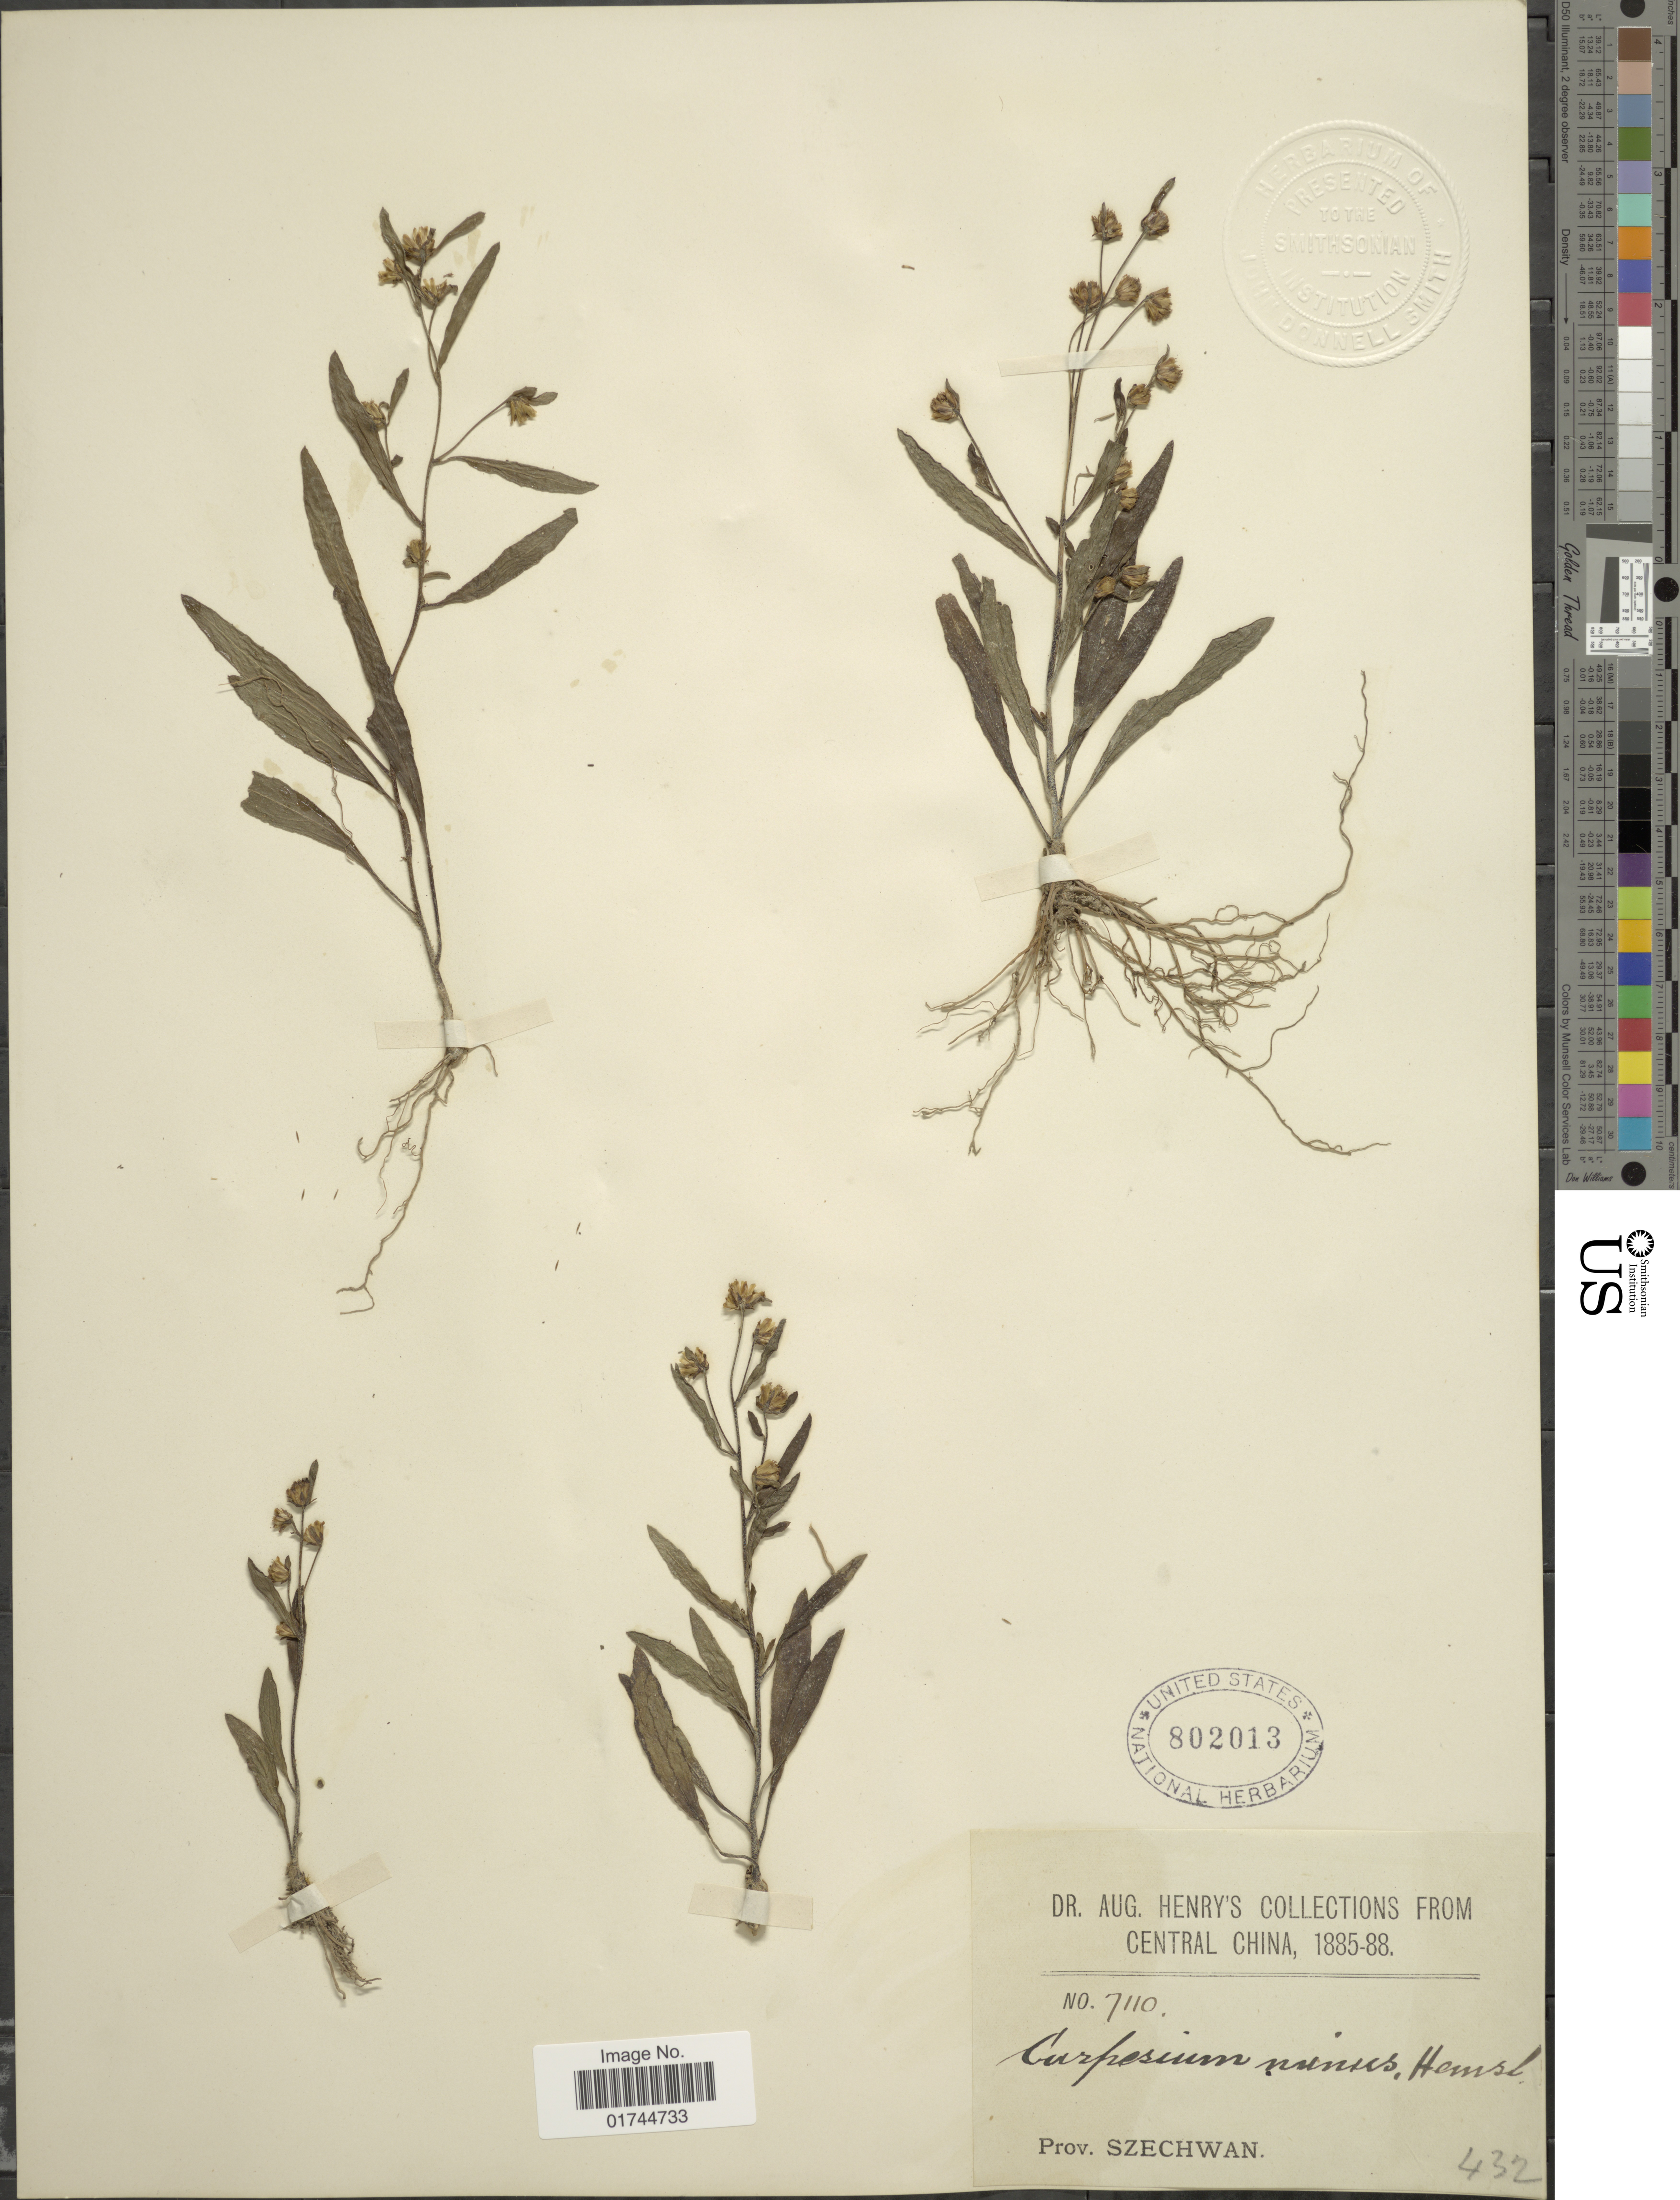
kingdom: Plantae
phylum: Tracheophyta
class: Magnoliopsida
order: Asterales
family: Asteraceae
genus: Carpesium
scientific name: Carpesium minus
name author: Hemsl.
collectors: A. Henry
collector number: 7110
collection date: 1885/1888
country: China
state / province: Sichuan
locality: Prov. Szechwan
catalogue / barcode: US 802013